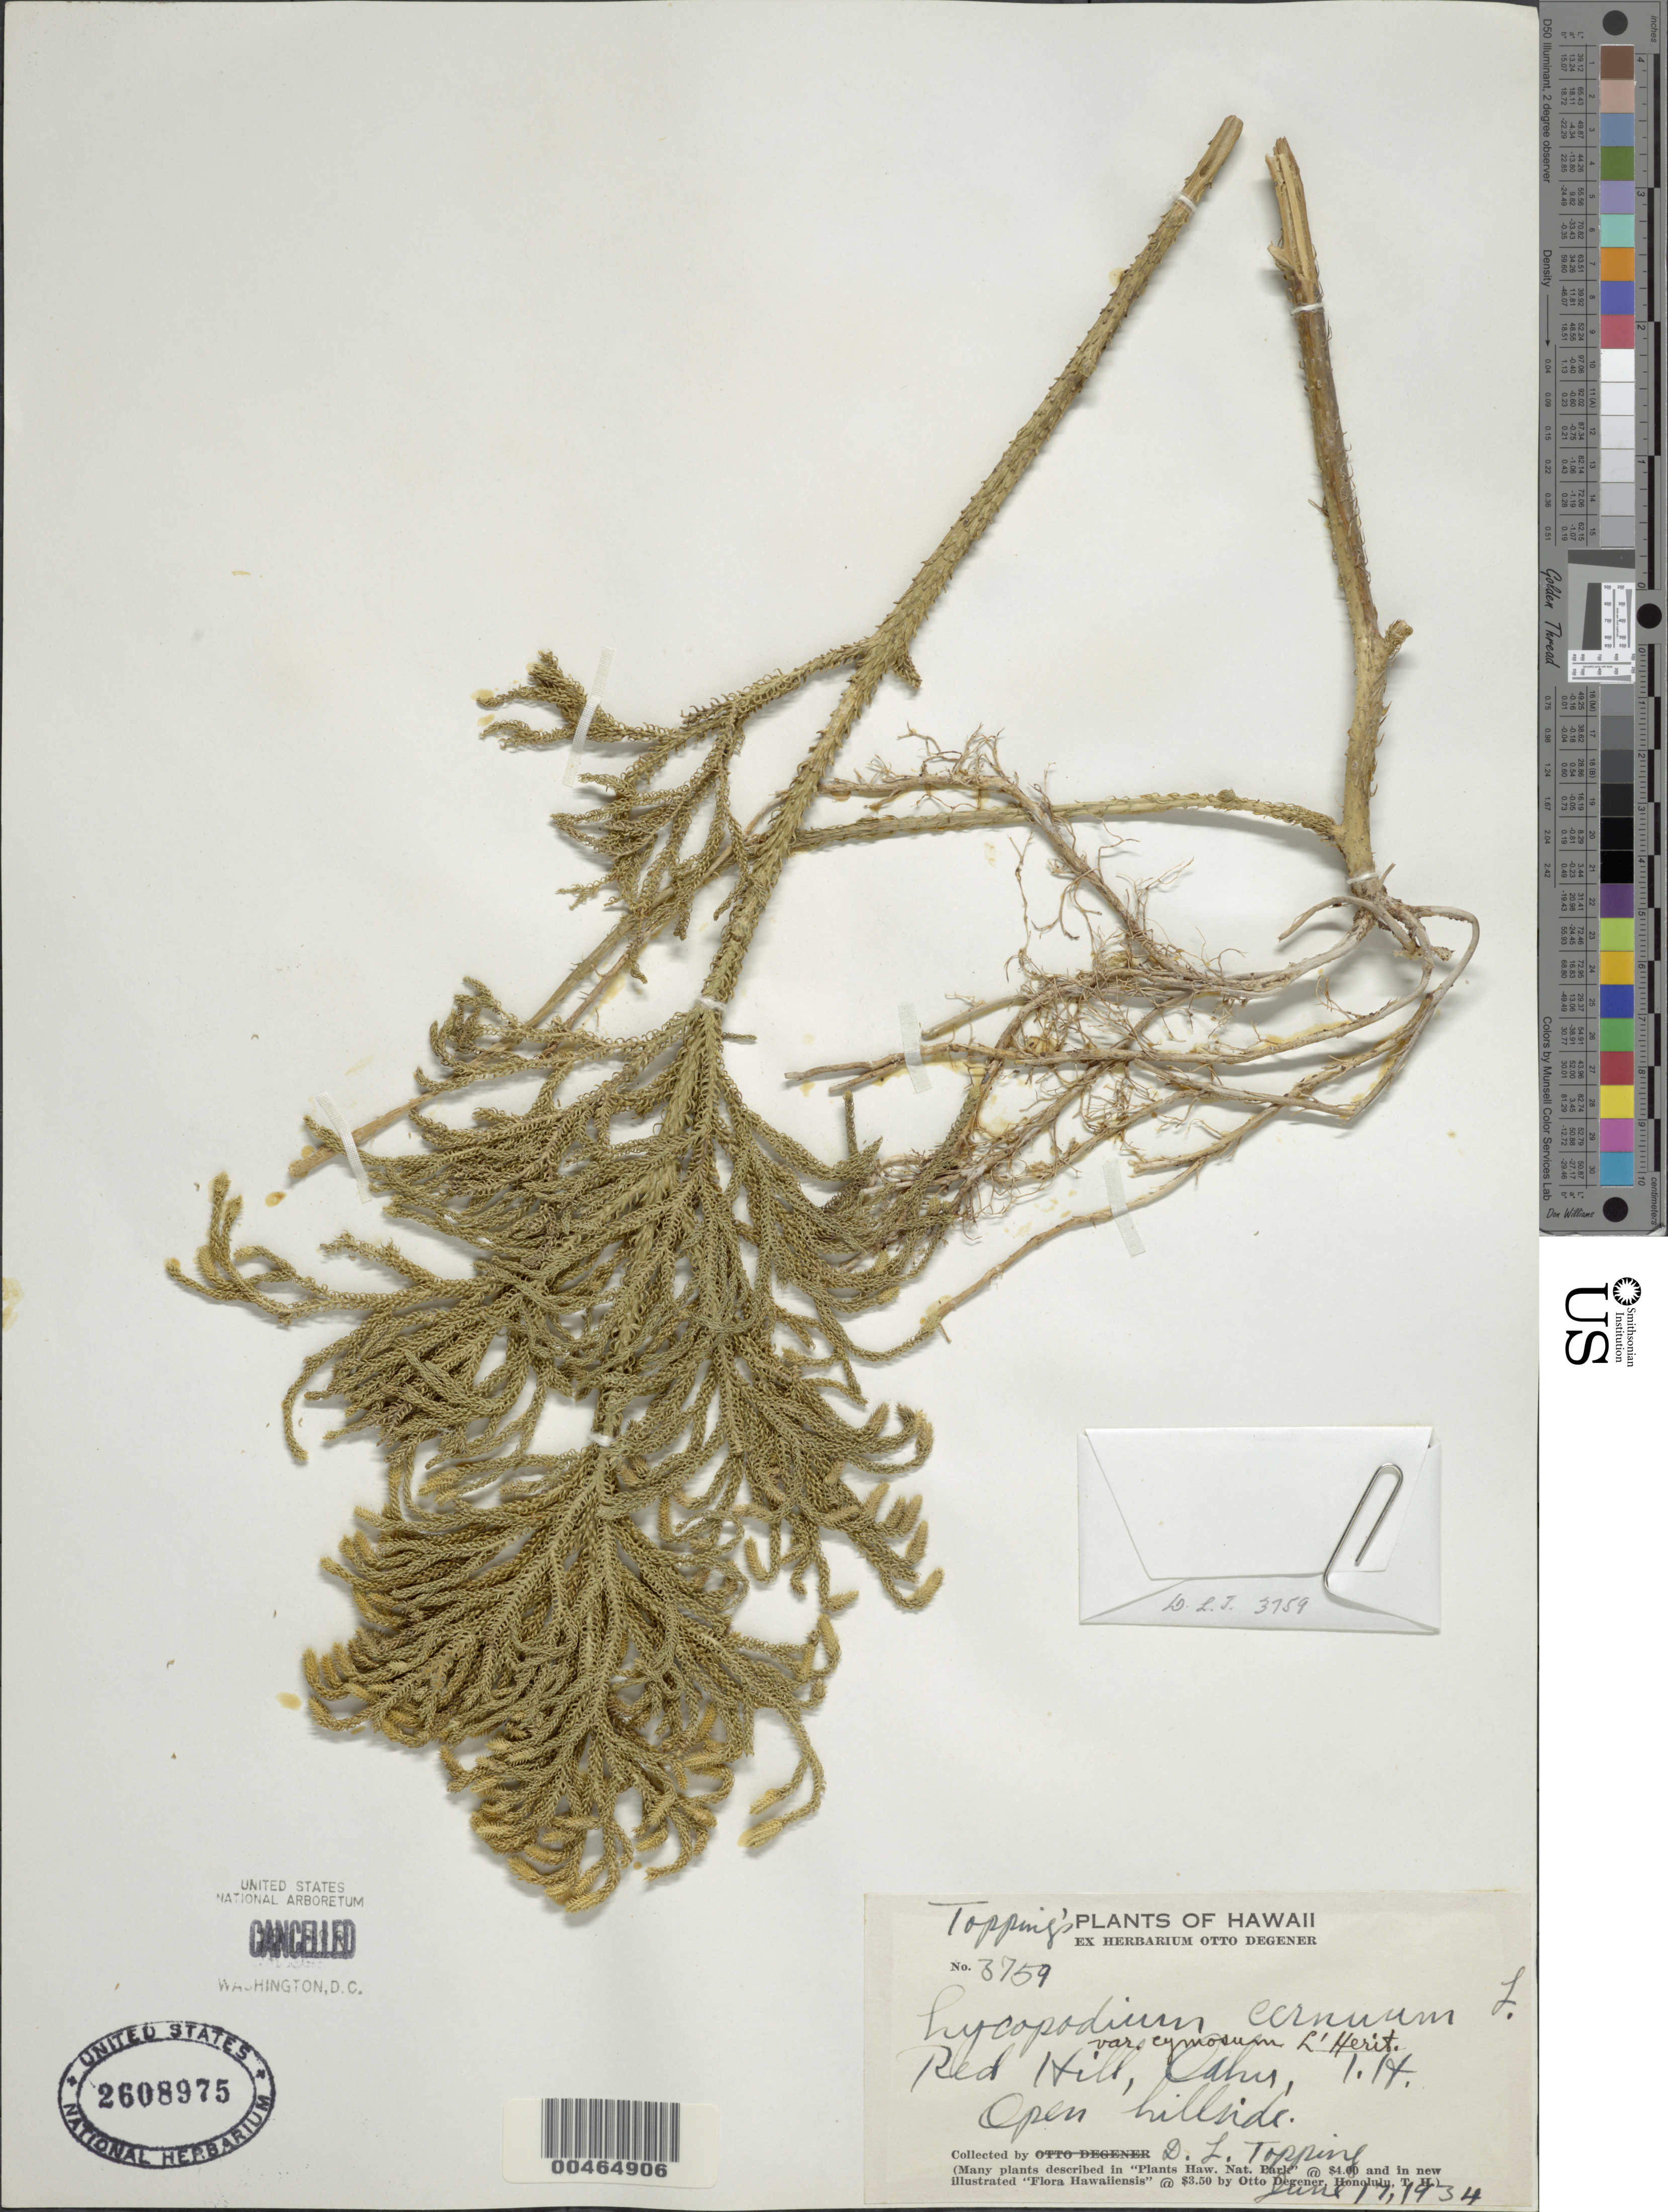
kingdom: Plantae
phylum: Tracheophyta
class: Lycopodiopsida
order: Lycopodiales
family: Lycopodiaceae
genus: Palhinhaea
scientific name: Palhinhaea cernua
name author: (L.) Vasc. & Franco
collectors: D. L. Topping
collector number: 3759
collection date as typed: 17 Jun 1934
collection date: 1934-06-17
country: United States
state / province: Hawaii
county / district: Honolulu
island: Oahu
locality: Red Hill, Oahu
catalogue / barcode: US 2608975